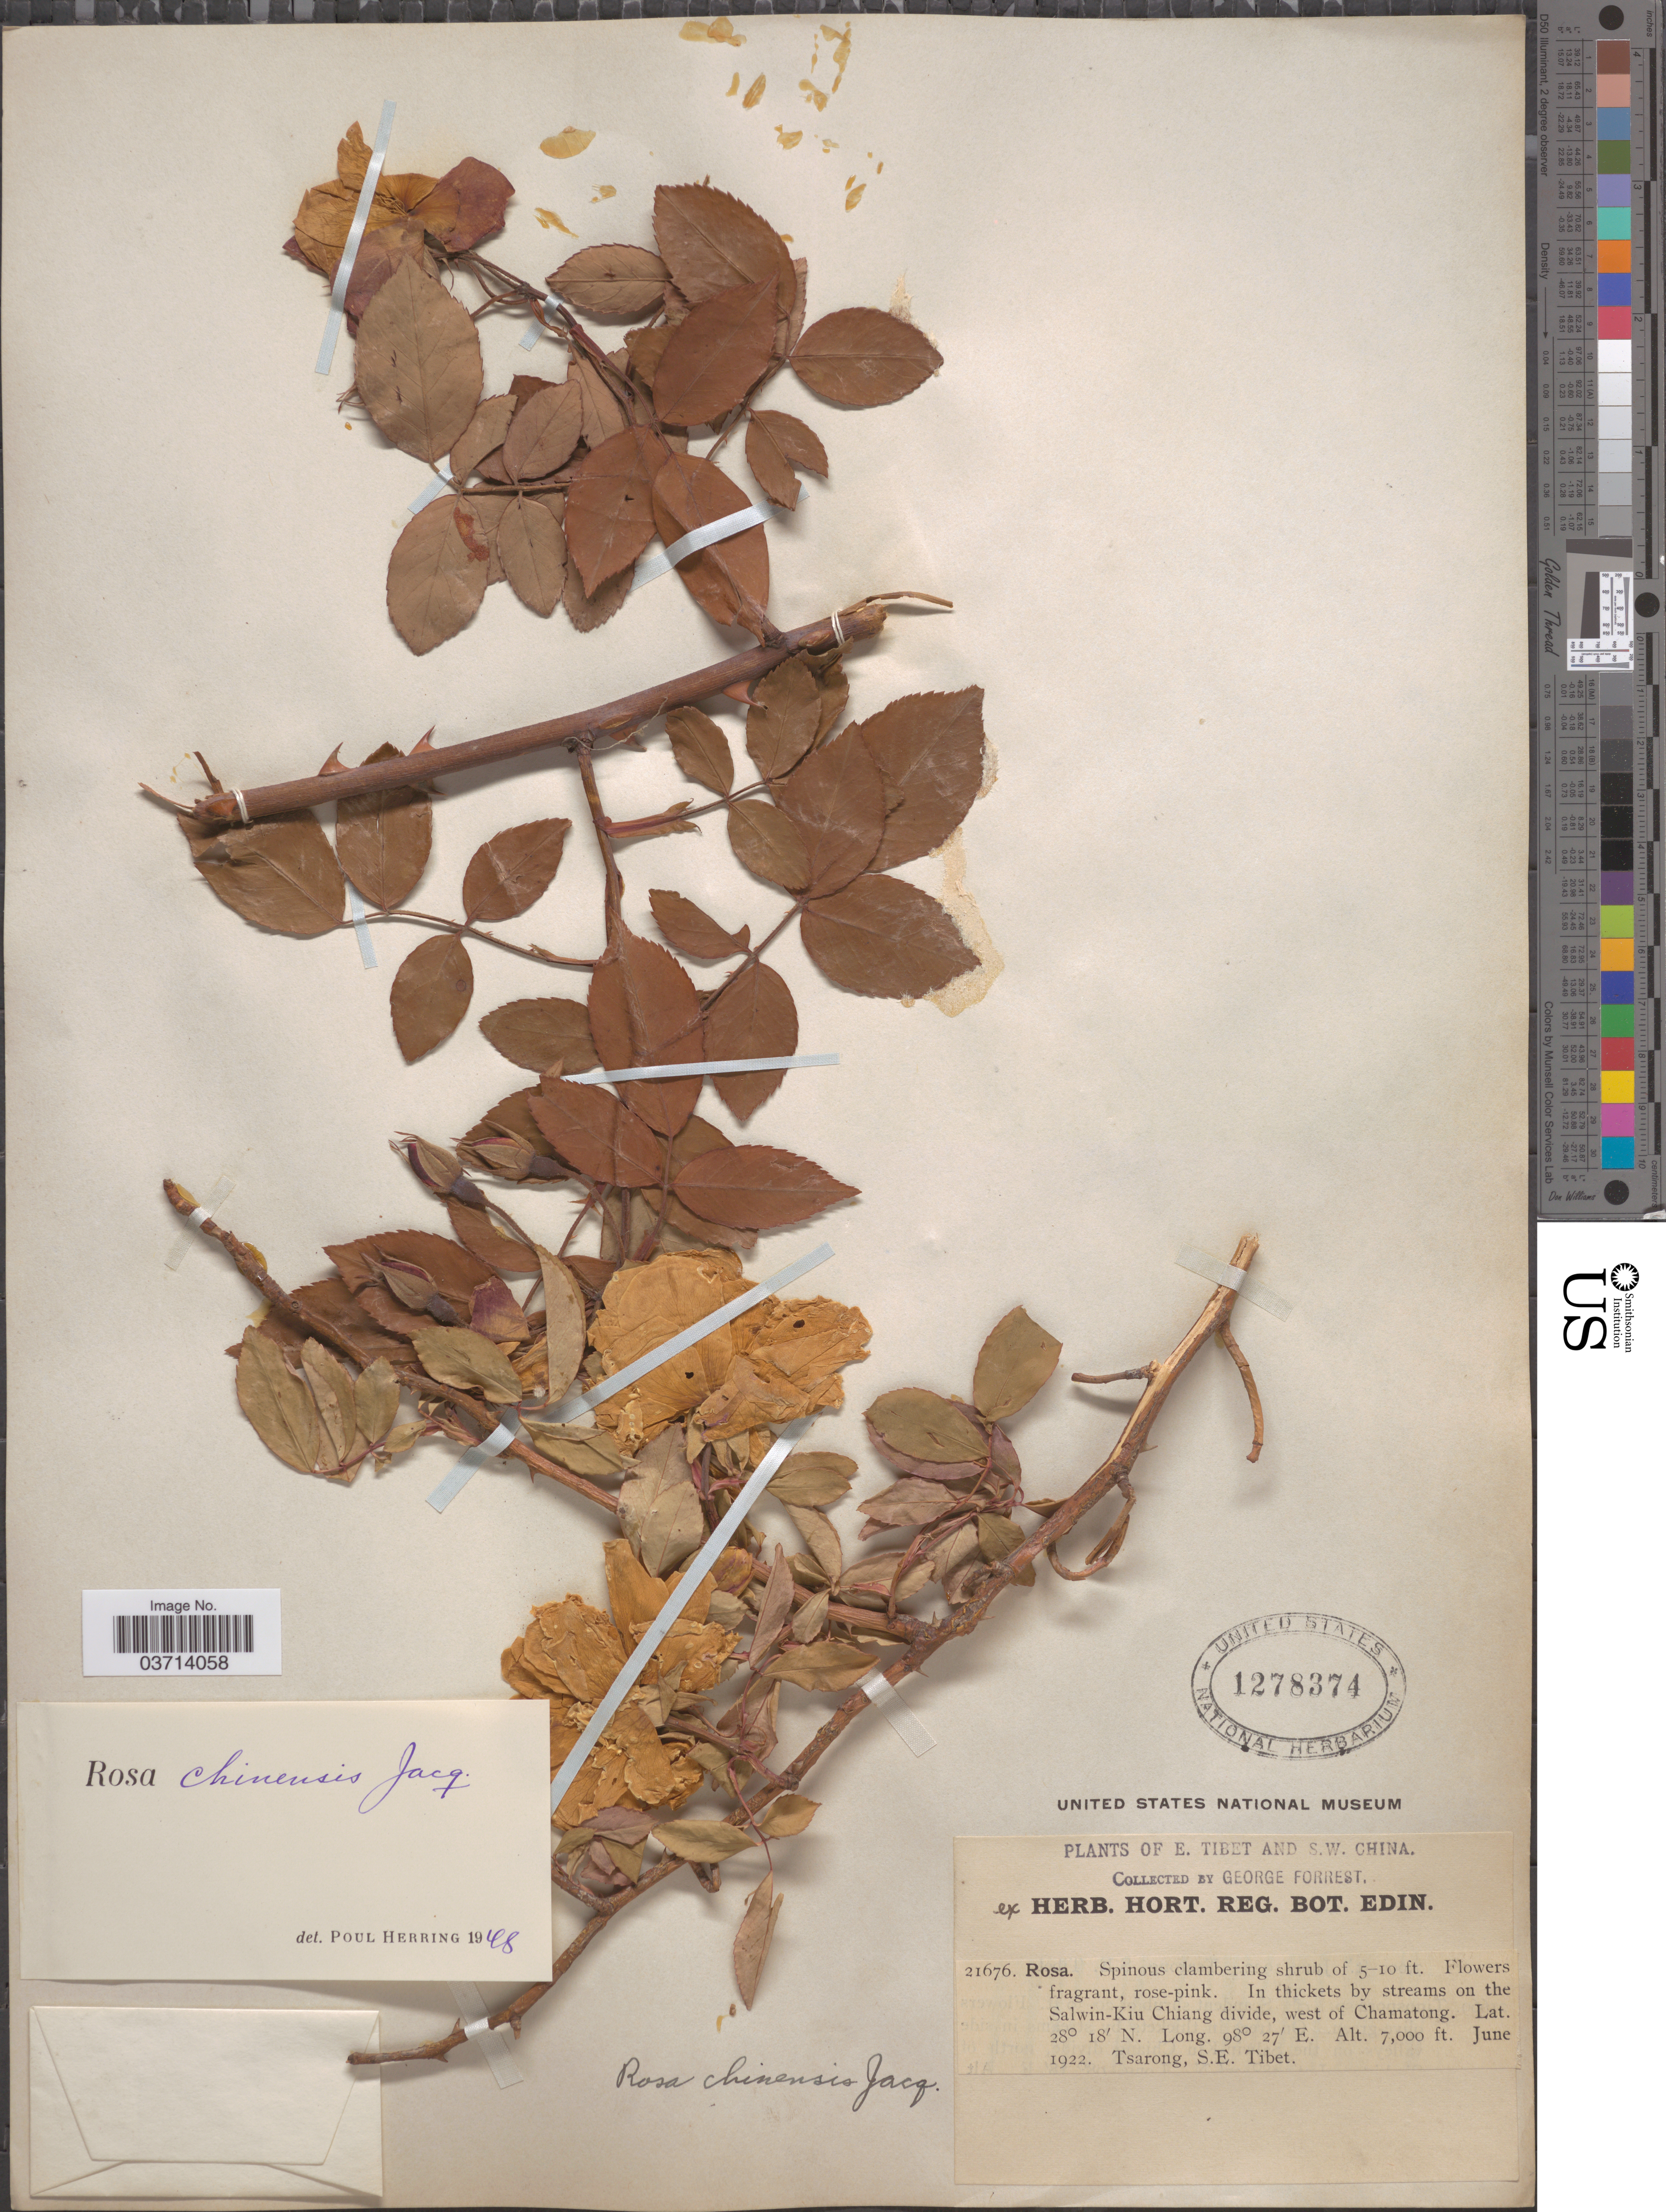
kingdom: Plantae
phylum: Tracheophyta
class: Magnoliopsida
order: Rosales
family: Rosaceae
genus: Rosa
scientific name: Rosa chinensis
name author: Jacq.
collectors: G. Forrest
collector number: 21676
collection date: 1922-06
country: China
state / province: Xizang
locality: S.W. China. On the Salwin-Kiu Chiang divide, west of Chamatong. Tsarong, S.E. Tibet.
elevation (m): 2134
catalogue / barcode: US 1278374